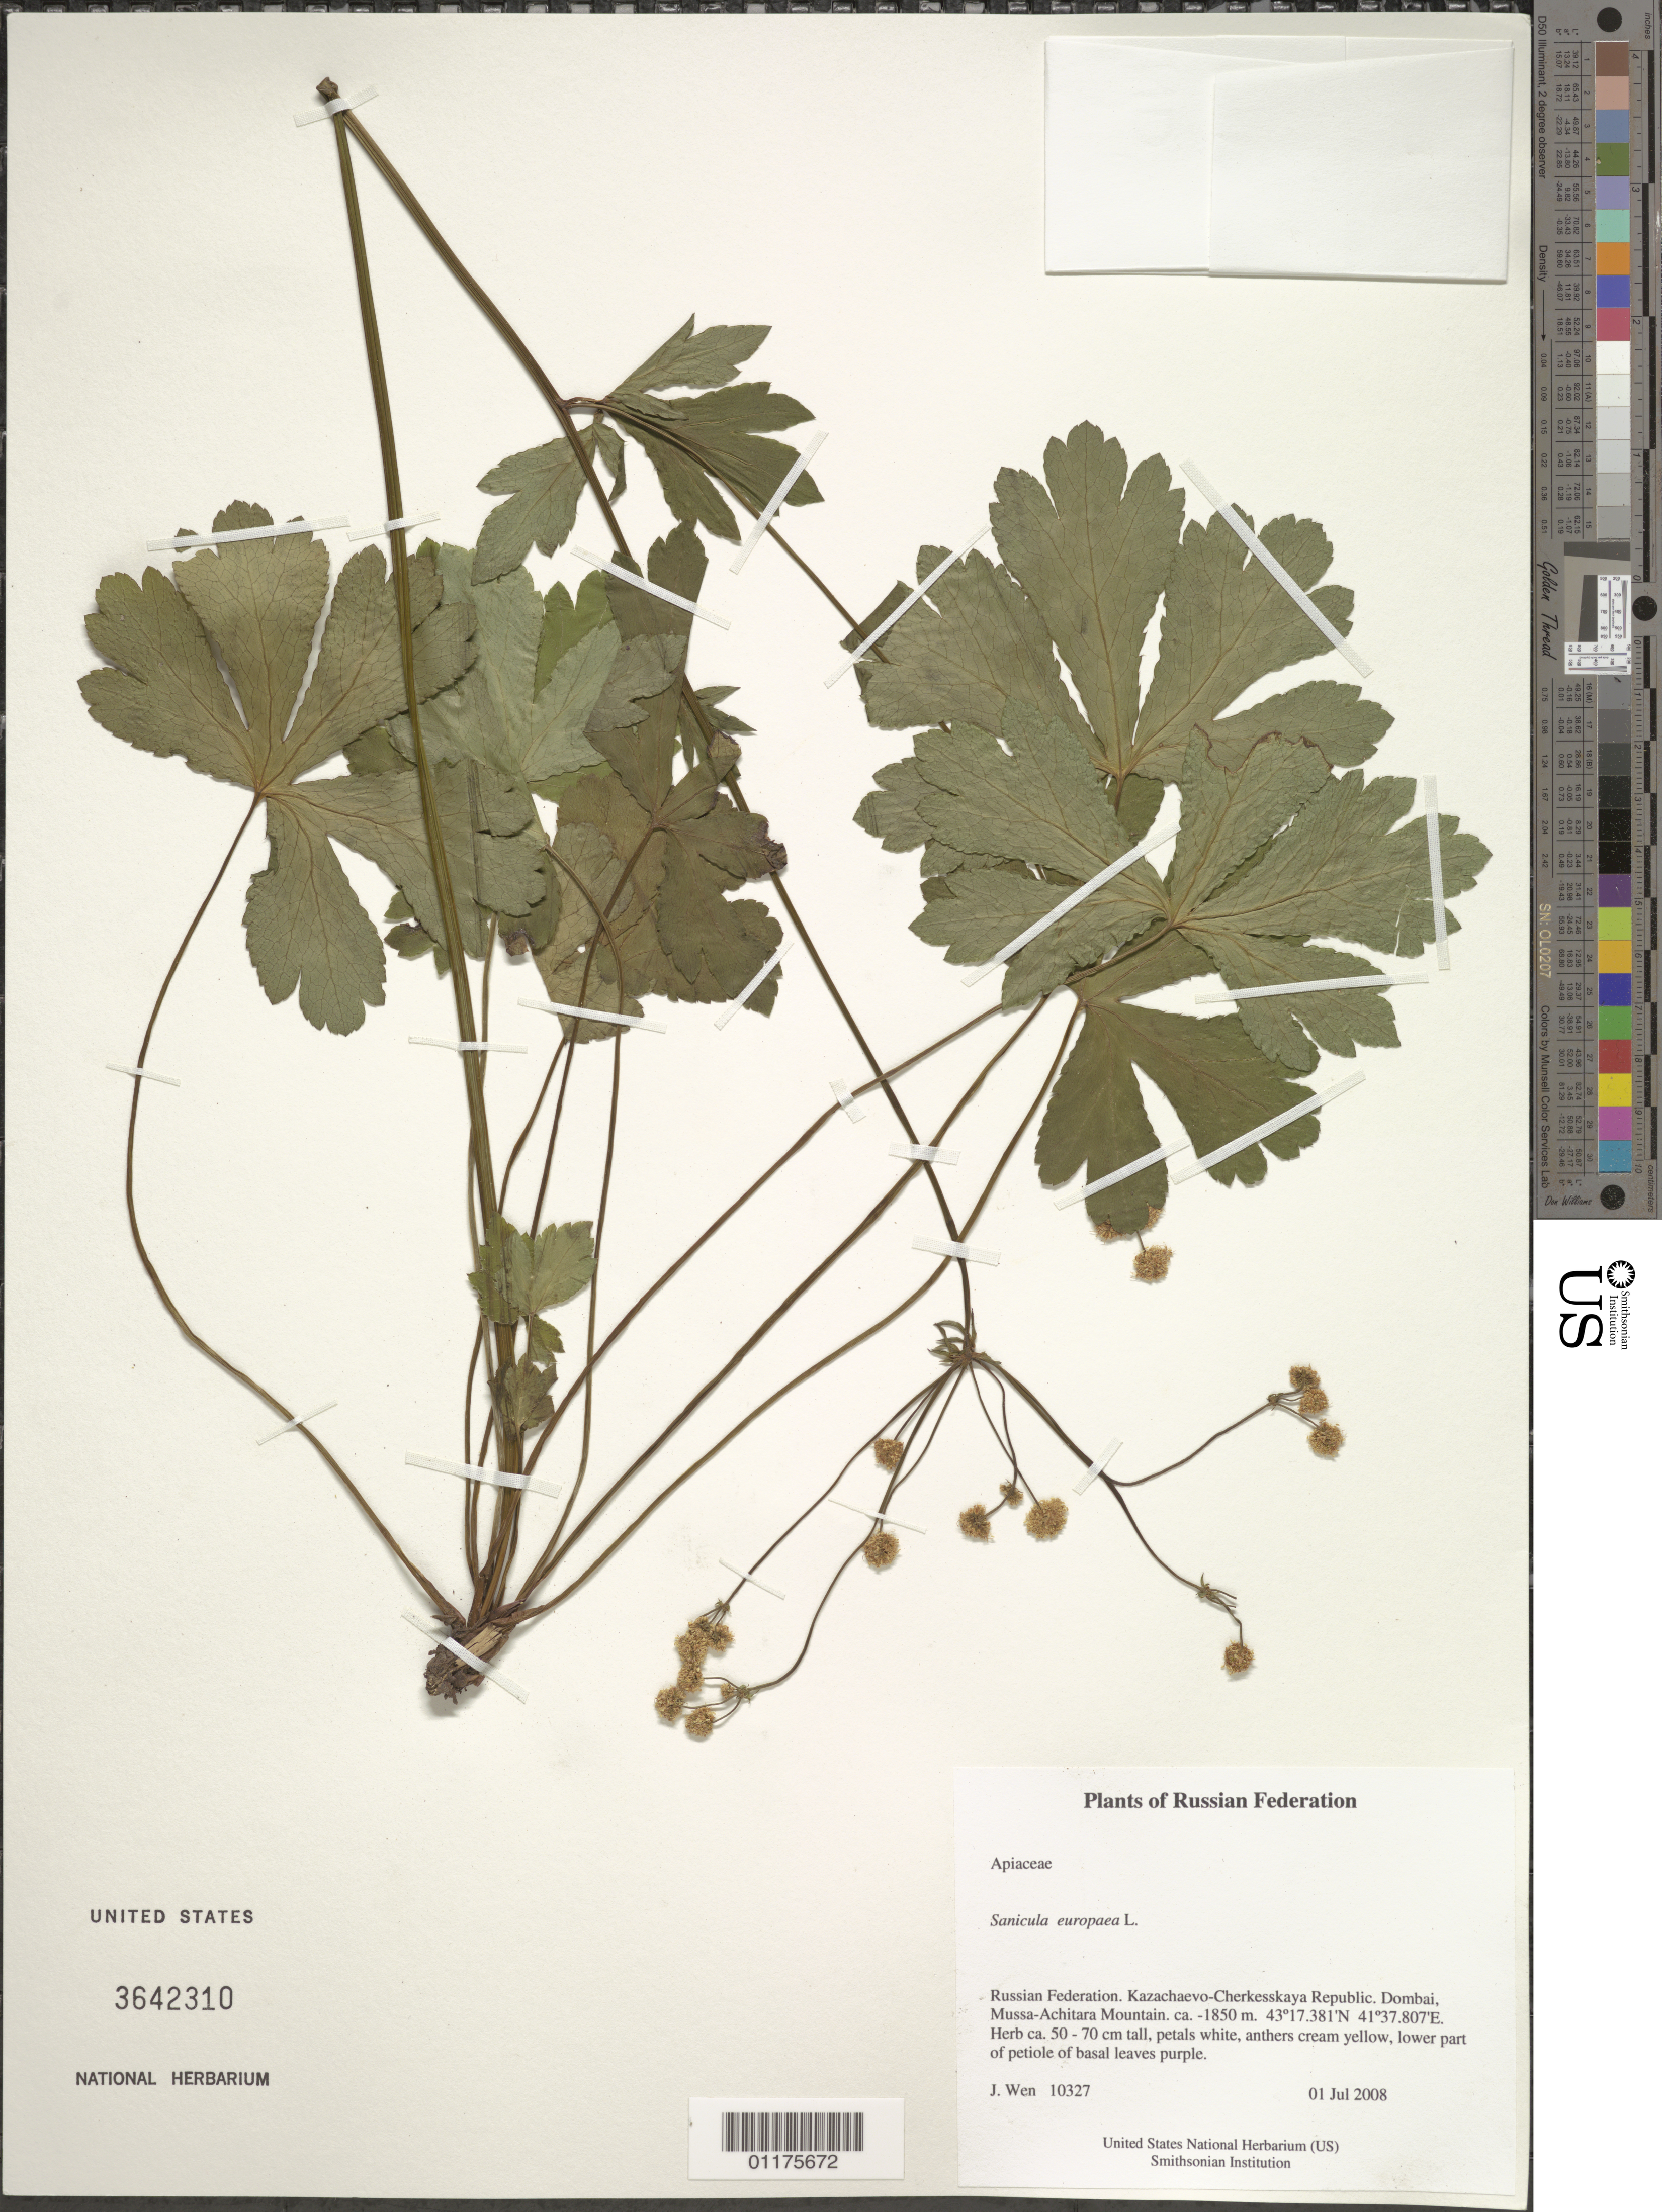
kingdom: Plantae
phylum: Tracheophyta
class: Magnoliopsida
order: Apiales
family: Apiaceae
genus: Sanicula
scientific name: Sanicula europaea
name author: L.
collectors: J. Wen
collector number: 10327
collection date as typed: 01 Jul 2008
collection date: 2008-07-01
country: Russian Federation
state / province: Karachay-Cherkess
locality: Dombai, Mussa-Achitara Mountain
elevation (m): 1850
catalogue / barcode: US 3642310